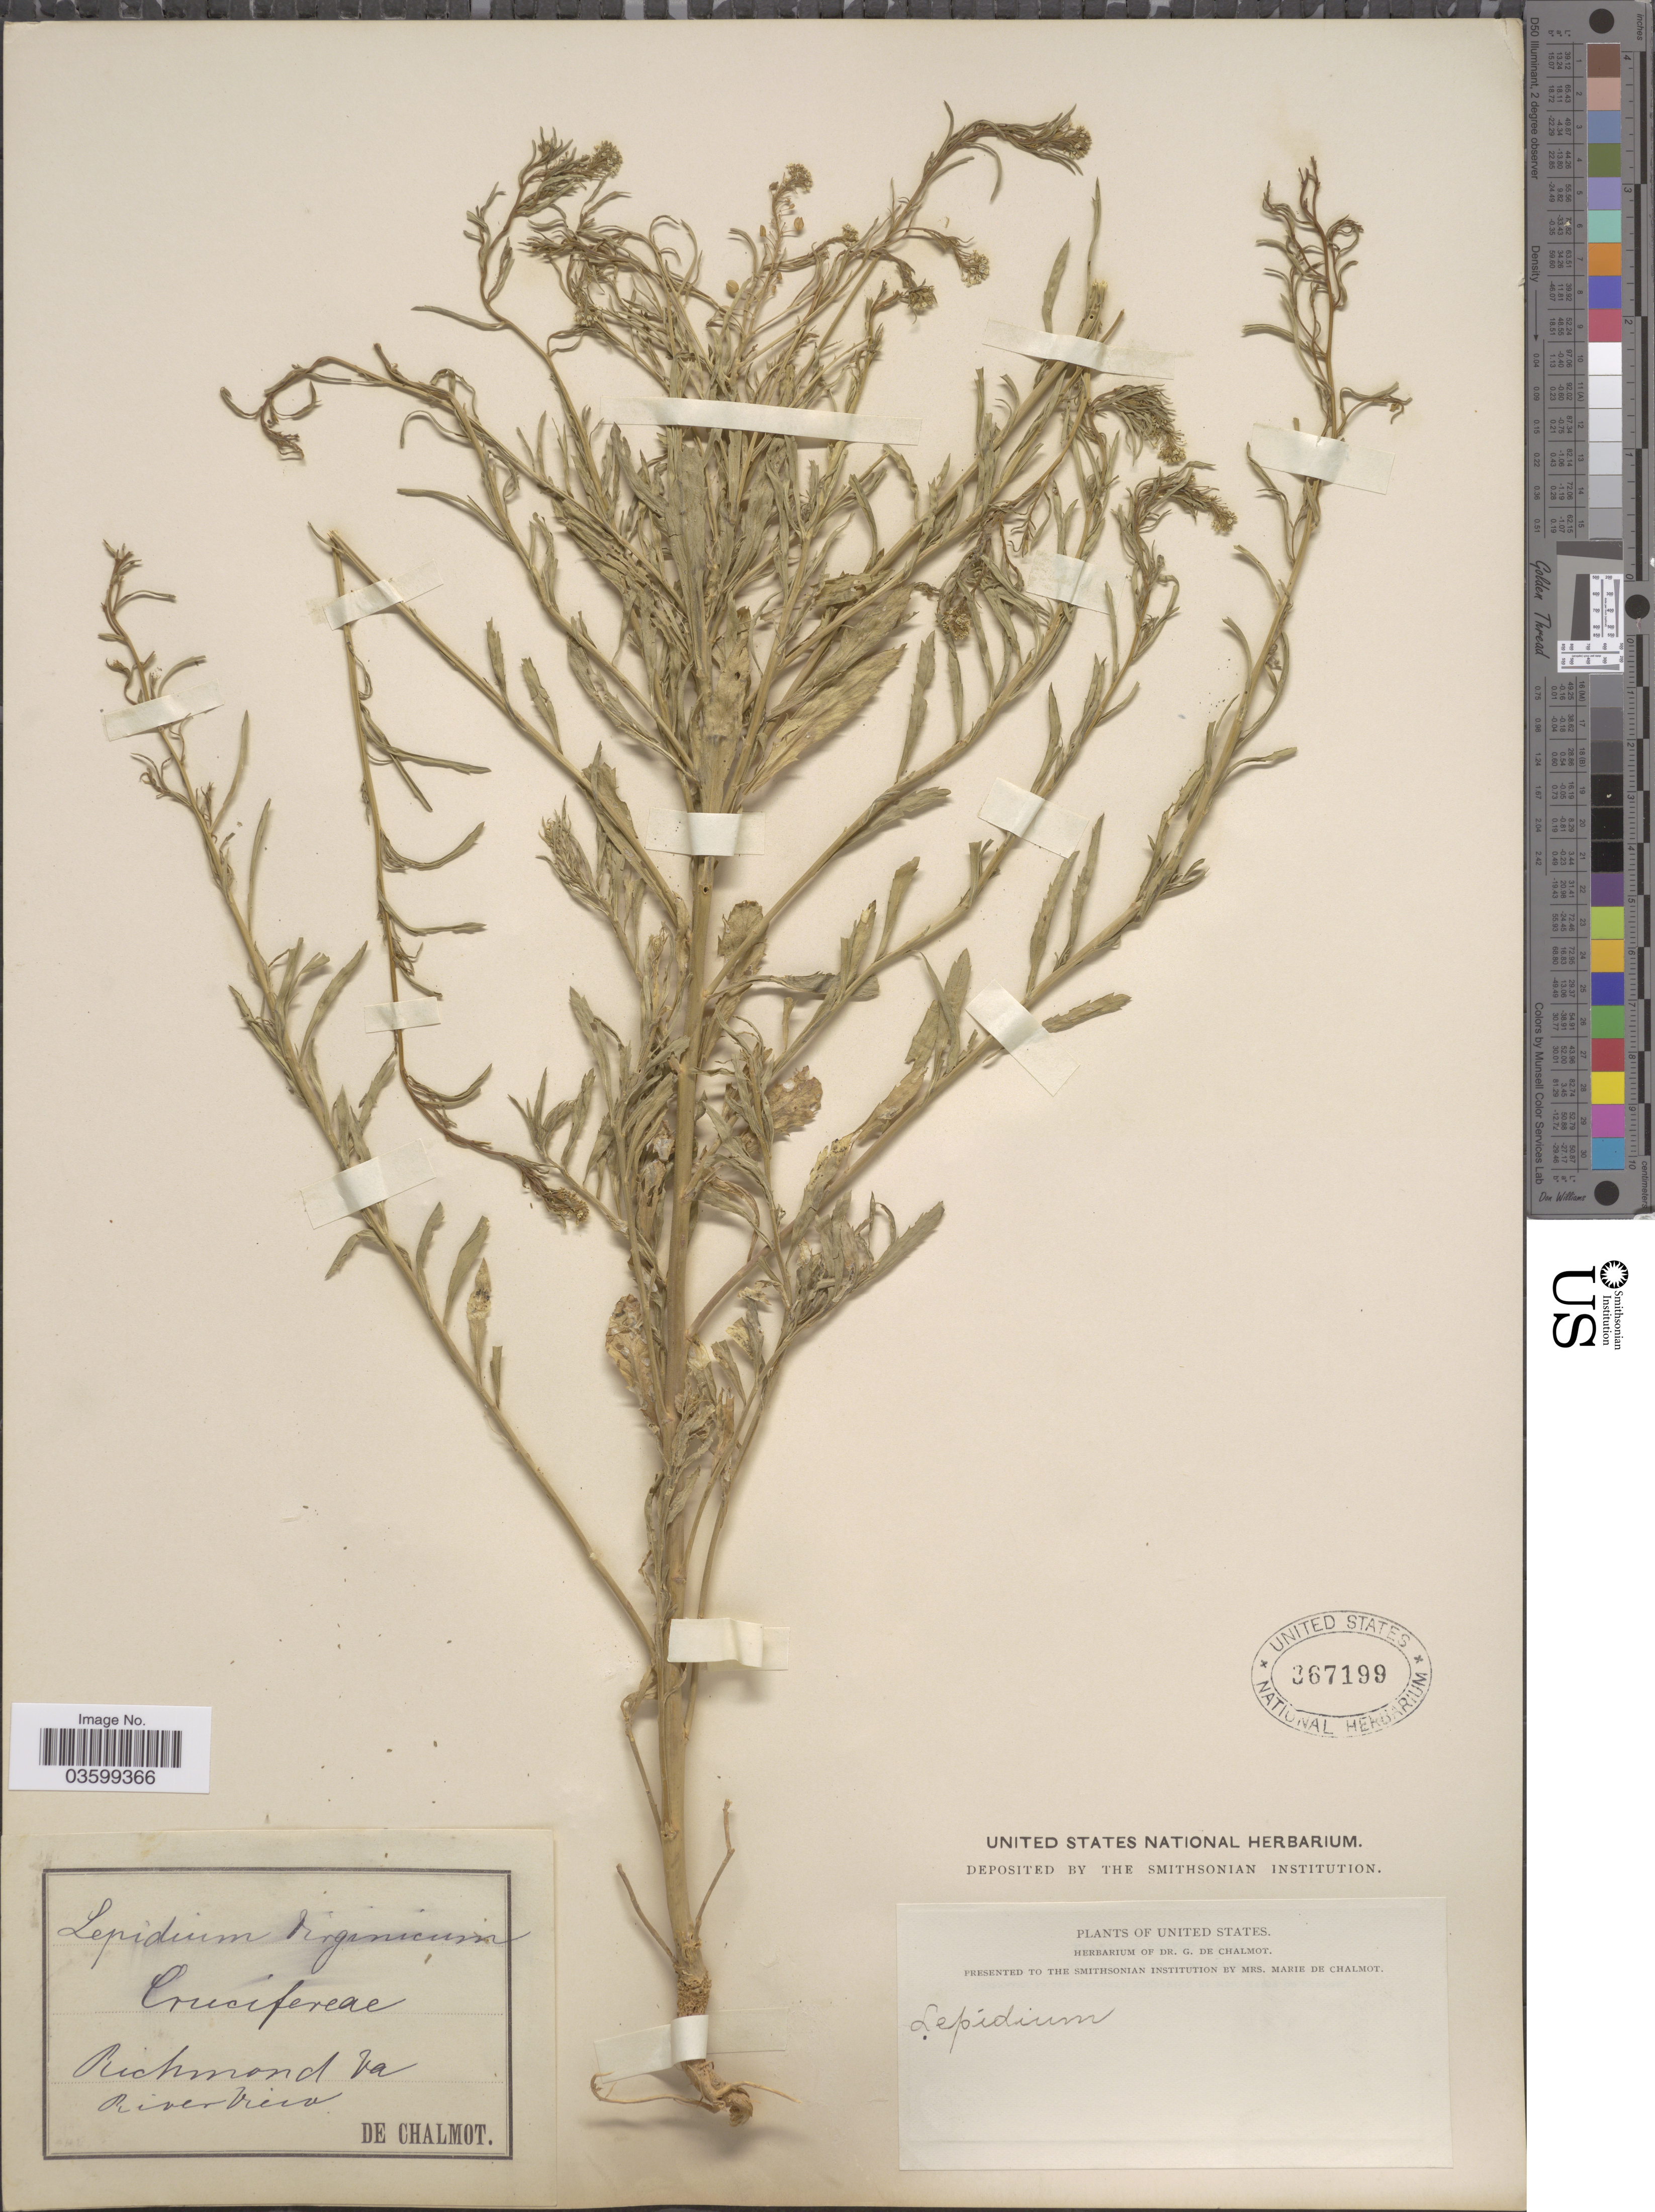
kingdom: Plantae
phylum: Tracheophyta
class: Magnoliopsida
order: Brassicales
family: Brassicaceae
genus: Lepidium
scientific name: Lepidium virginicum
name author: L.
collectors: G. de Chalmot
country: United States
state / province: Virginia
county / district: City of Richmond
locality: Richmond. Riverview.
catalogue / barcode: US 367199